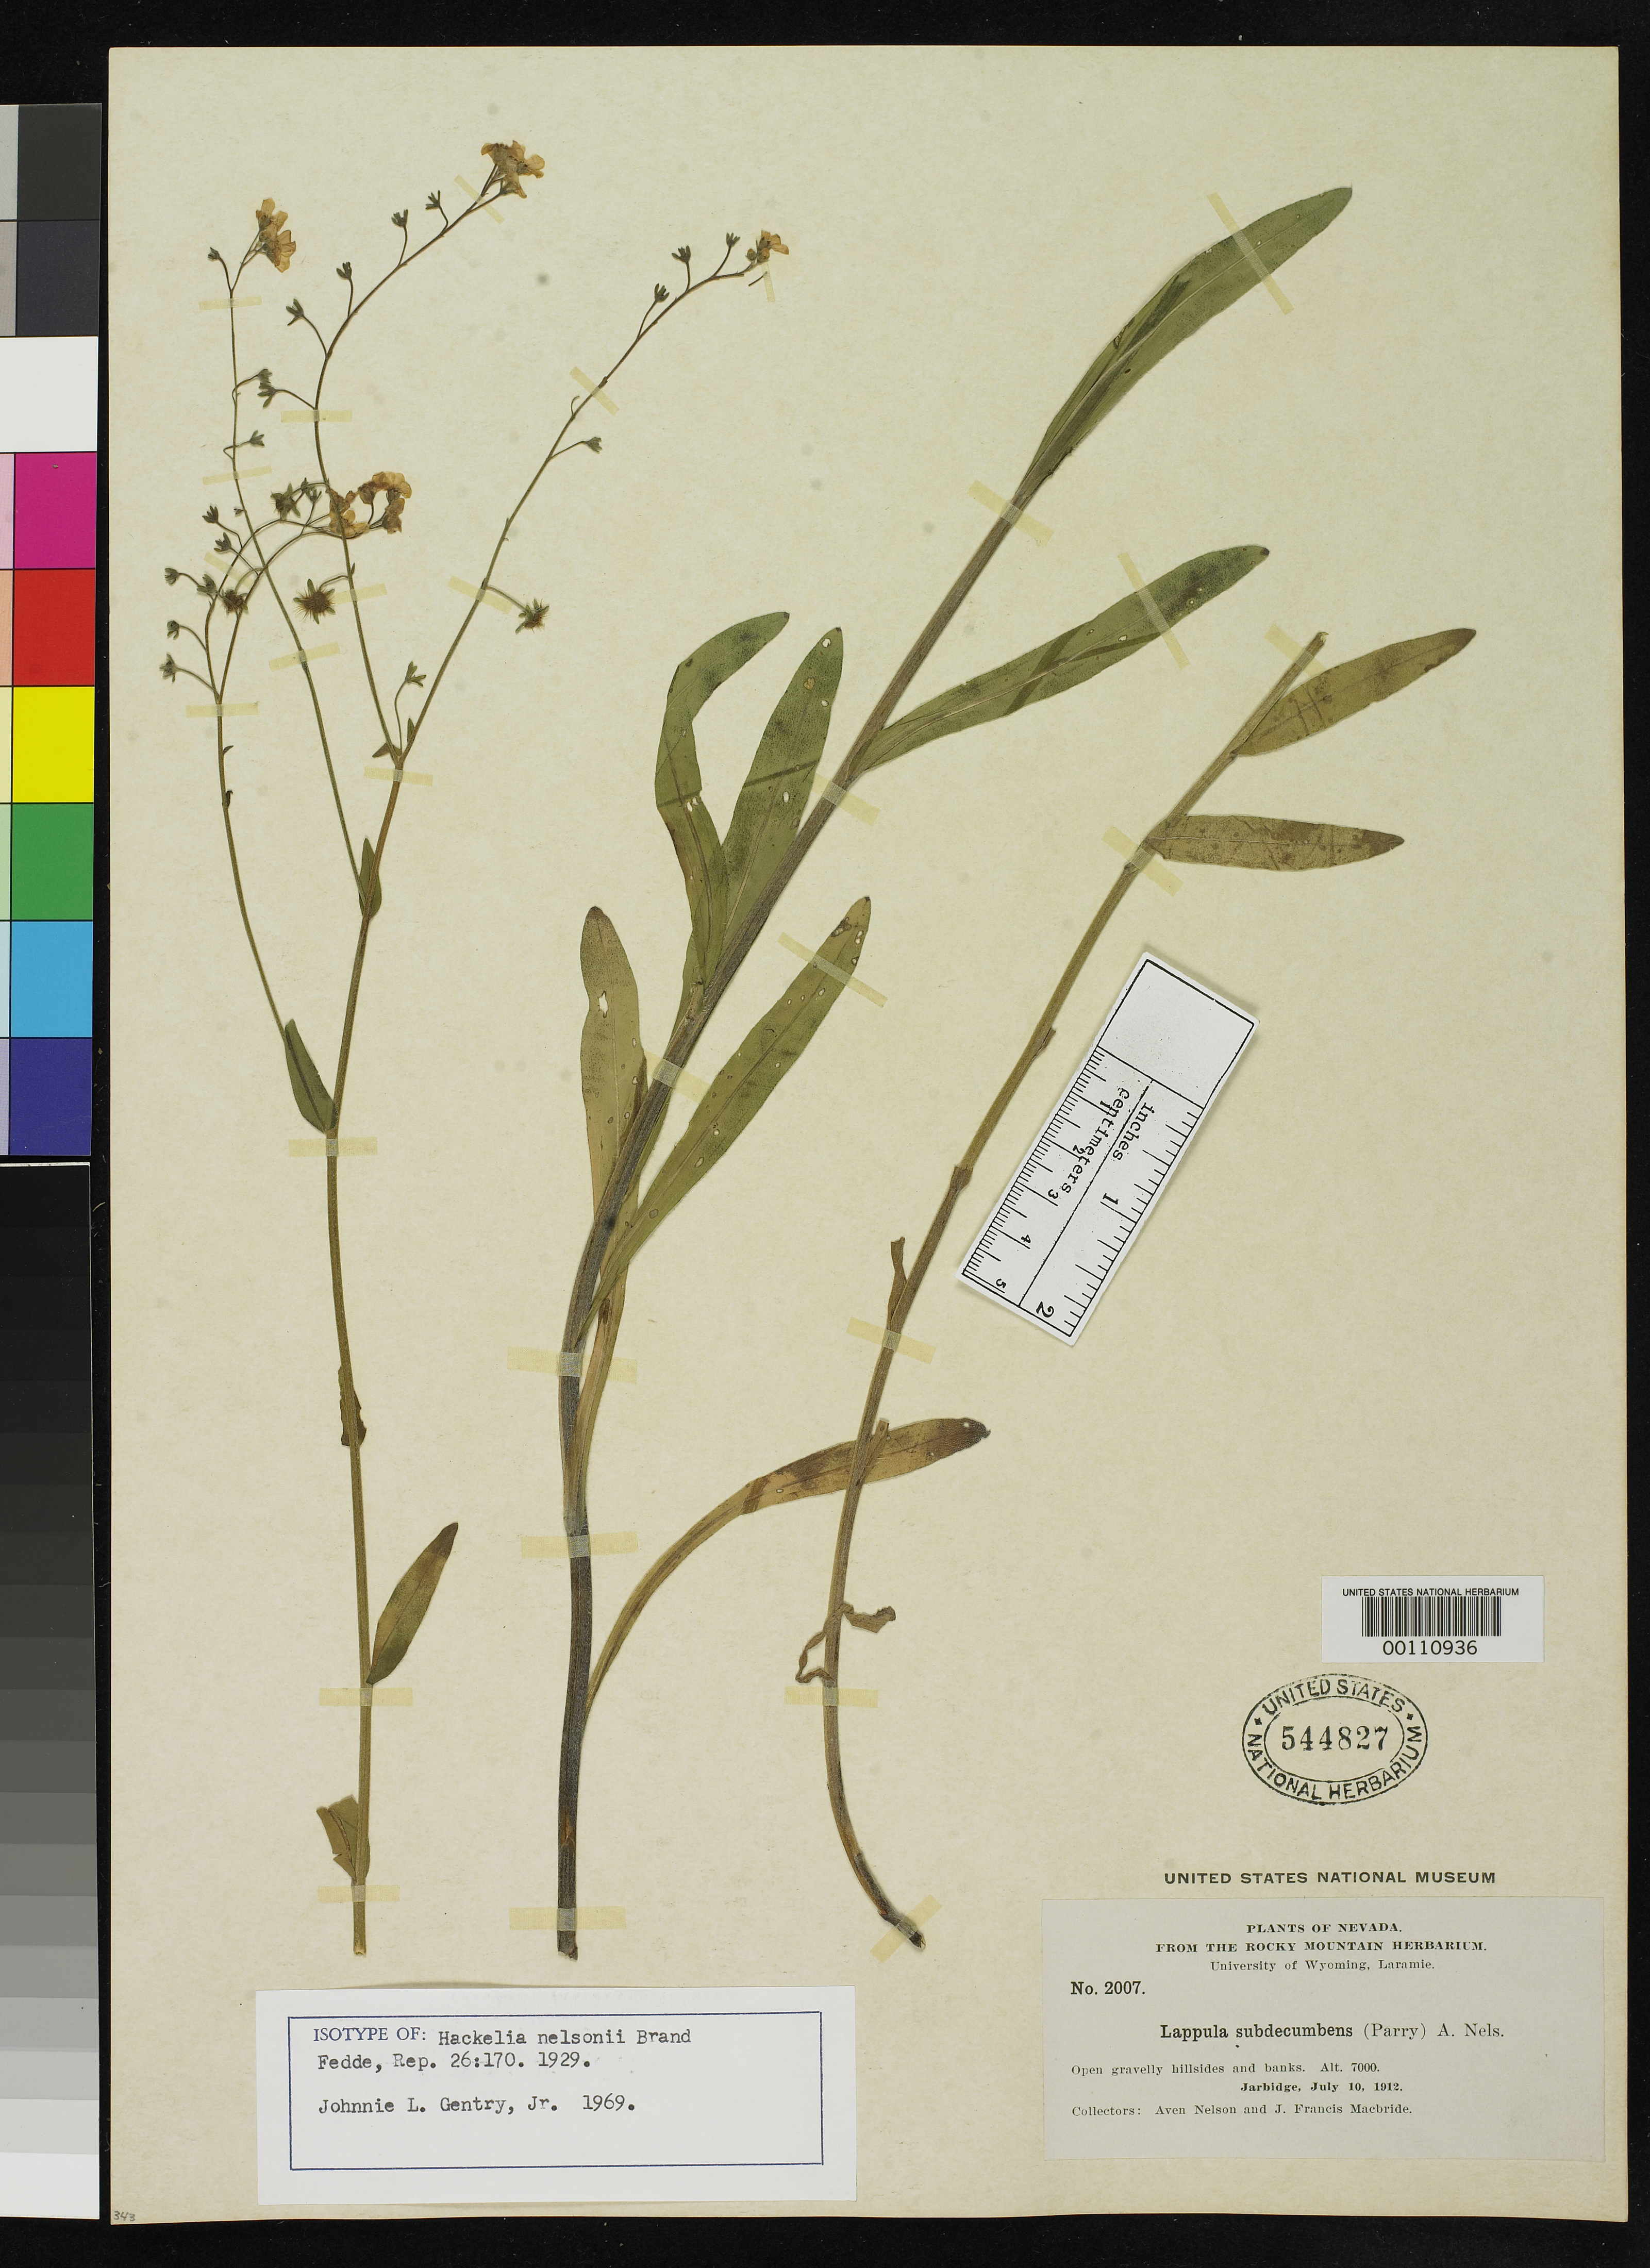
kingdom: Plantae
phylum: Tracheophyta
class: Magnoliopsida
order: Boraginales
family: Boraginaceae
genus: Hackelia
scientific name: Hackelia nelsonii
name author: Brand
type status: Isotype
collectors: A. Nelson & J. F. Macbride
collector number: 2007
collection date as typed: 10 Jul 1912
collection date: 1912-07-10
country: United States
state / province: Nevada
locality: Jarbridge.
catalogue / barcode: US 544827